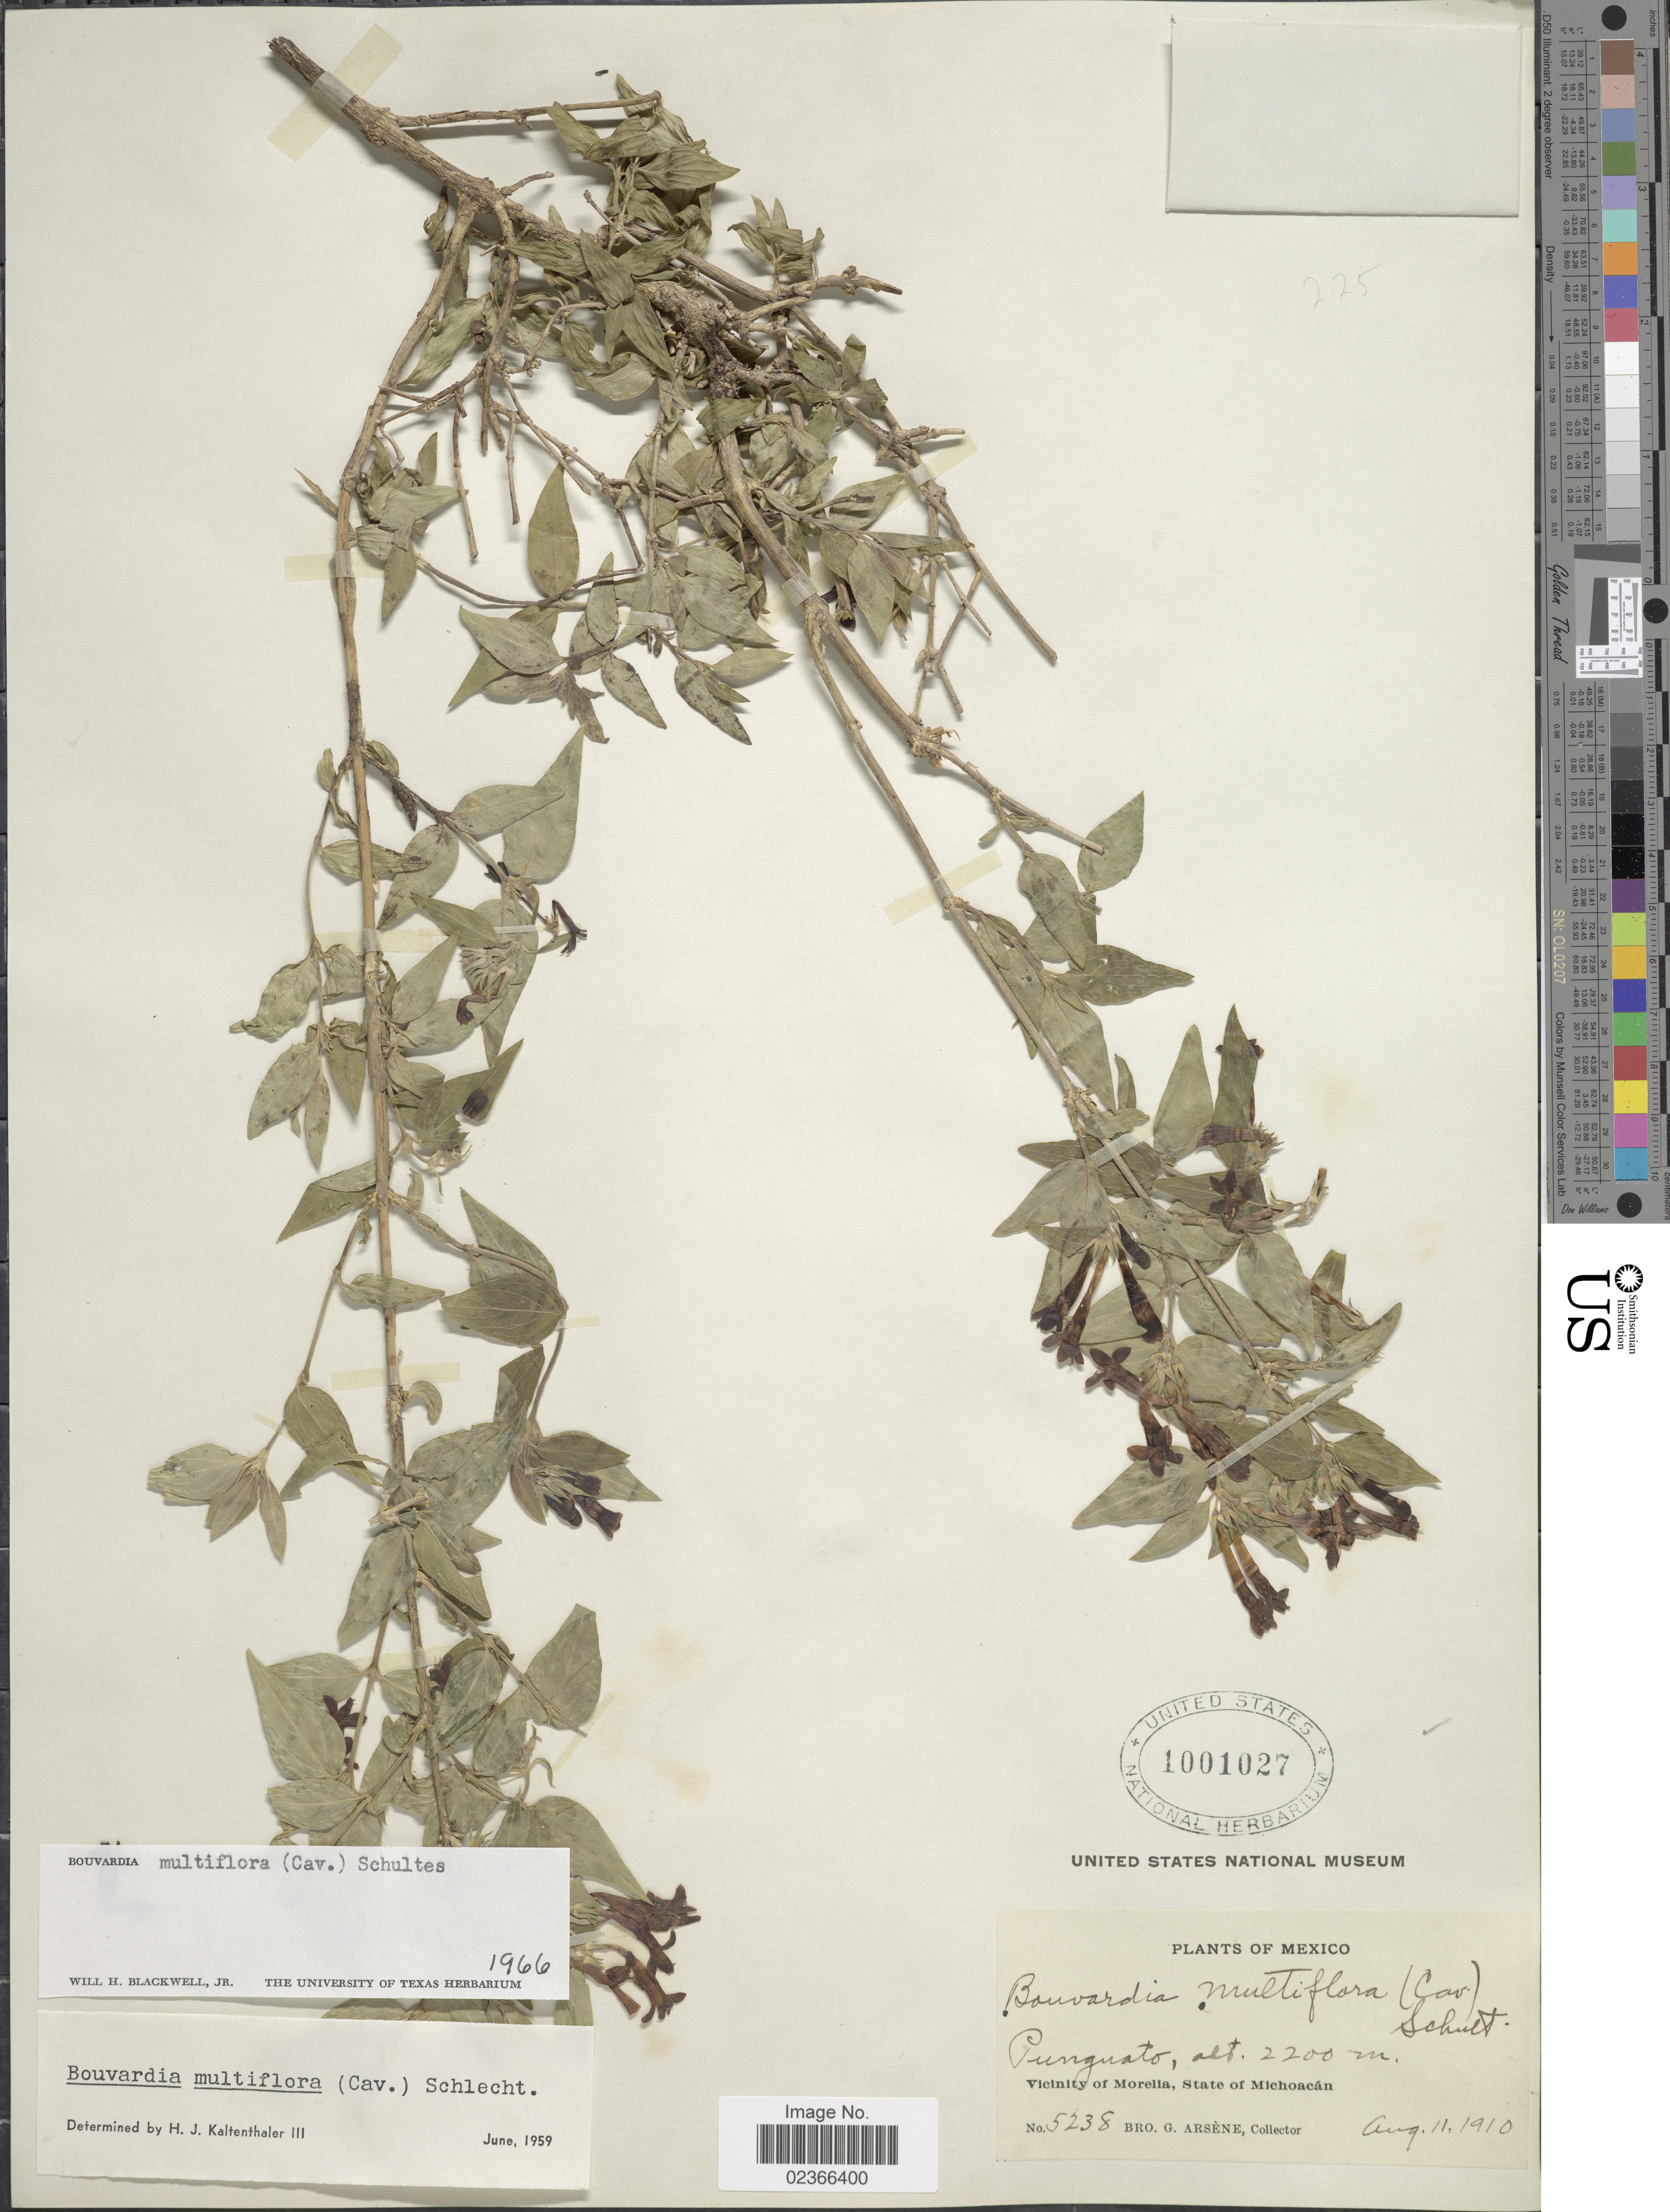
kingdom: Plantae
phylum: Tracheophyta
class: Magnoliopsida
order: Gentianales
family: Rubiaceae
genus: Bouvardia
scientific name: Bouvardia multiflora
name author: (Cav.) Schult.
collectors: Bro. G. Arsène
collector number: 5238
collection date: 1910-08-11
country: Mexico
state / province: Michoacán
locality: Pungnato, Vicinity of Morelia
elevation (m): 2200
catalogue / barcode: US 1001027